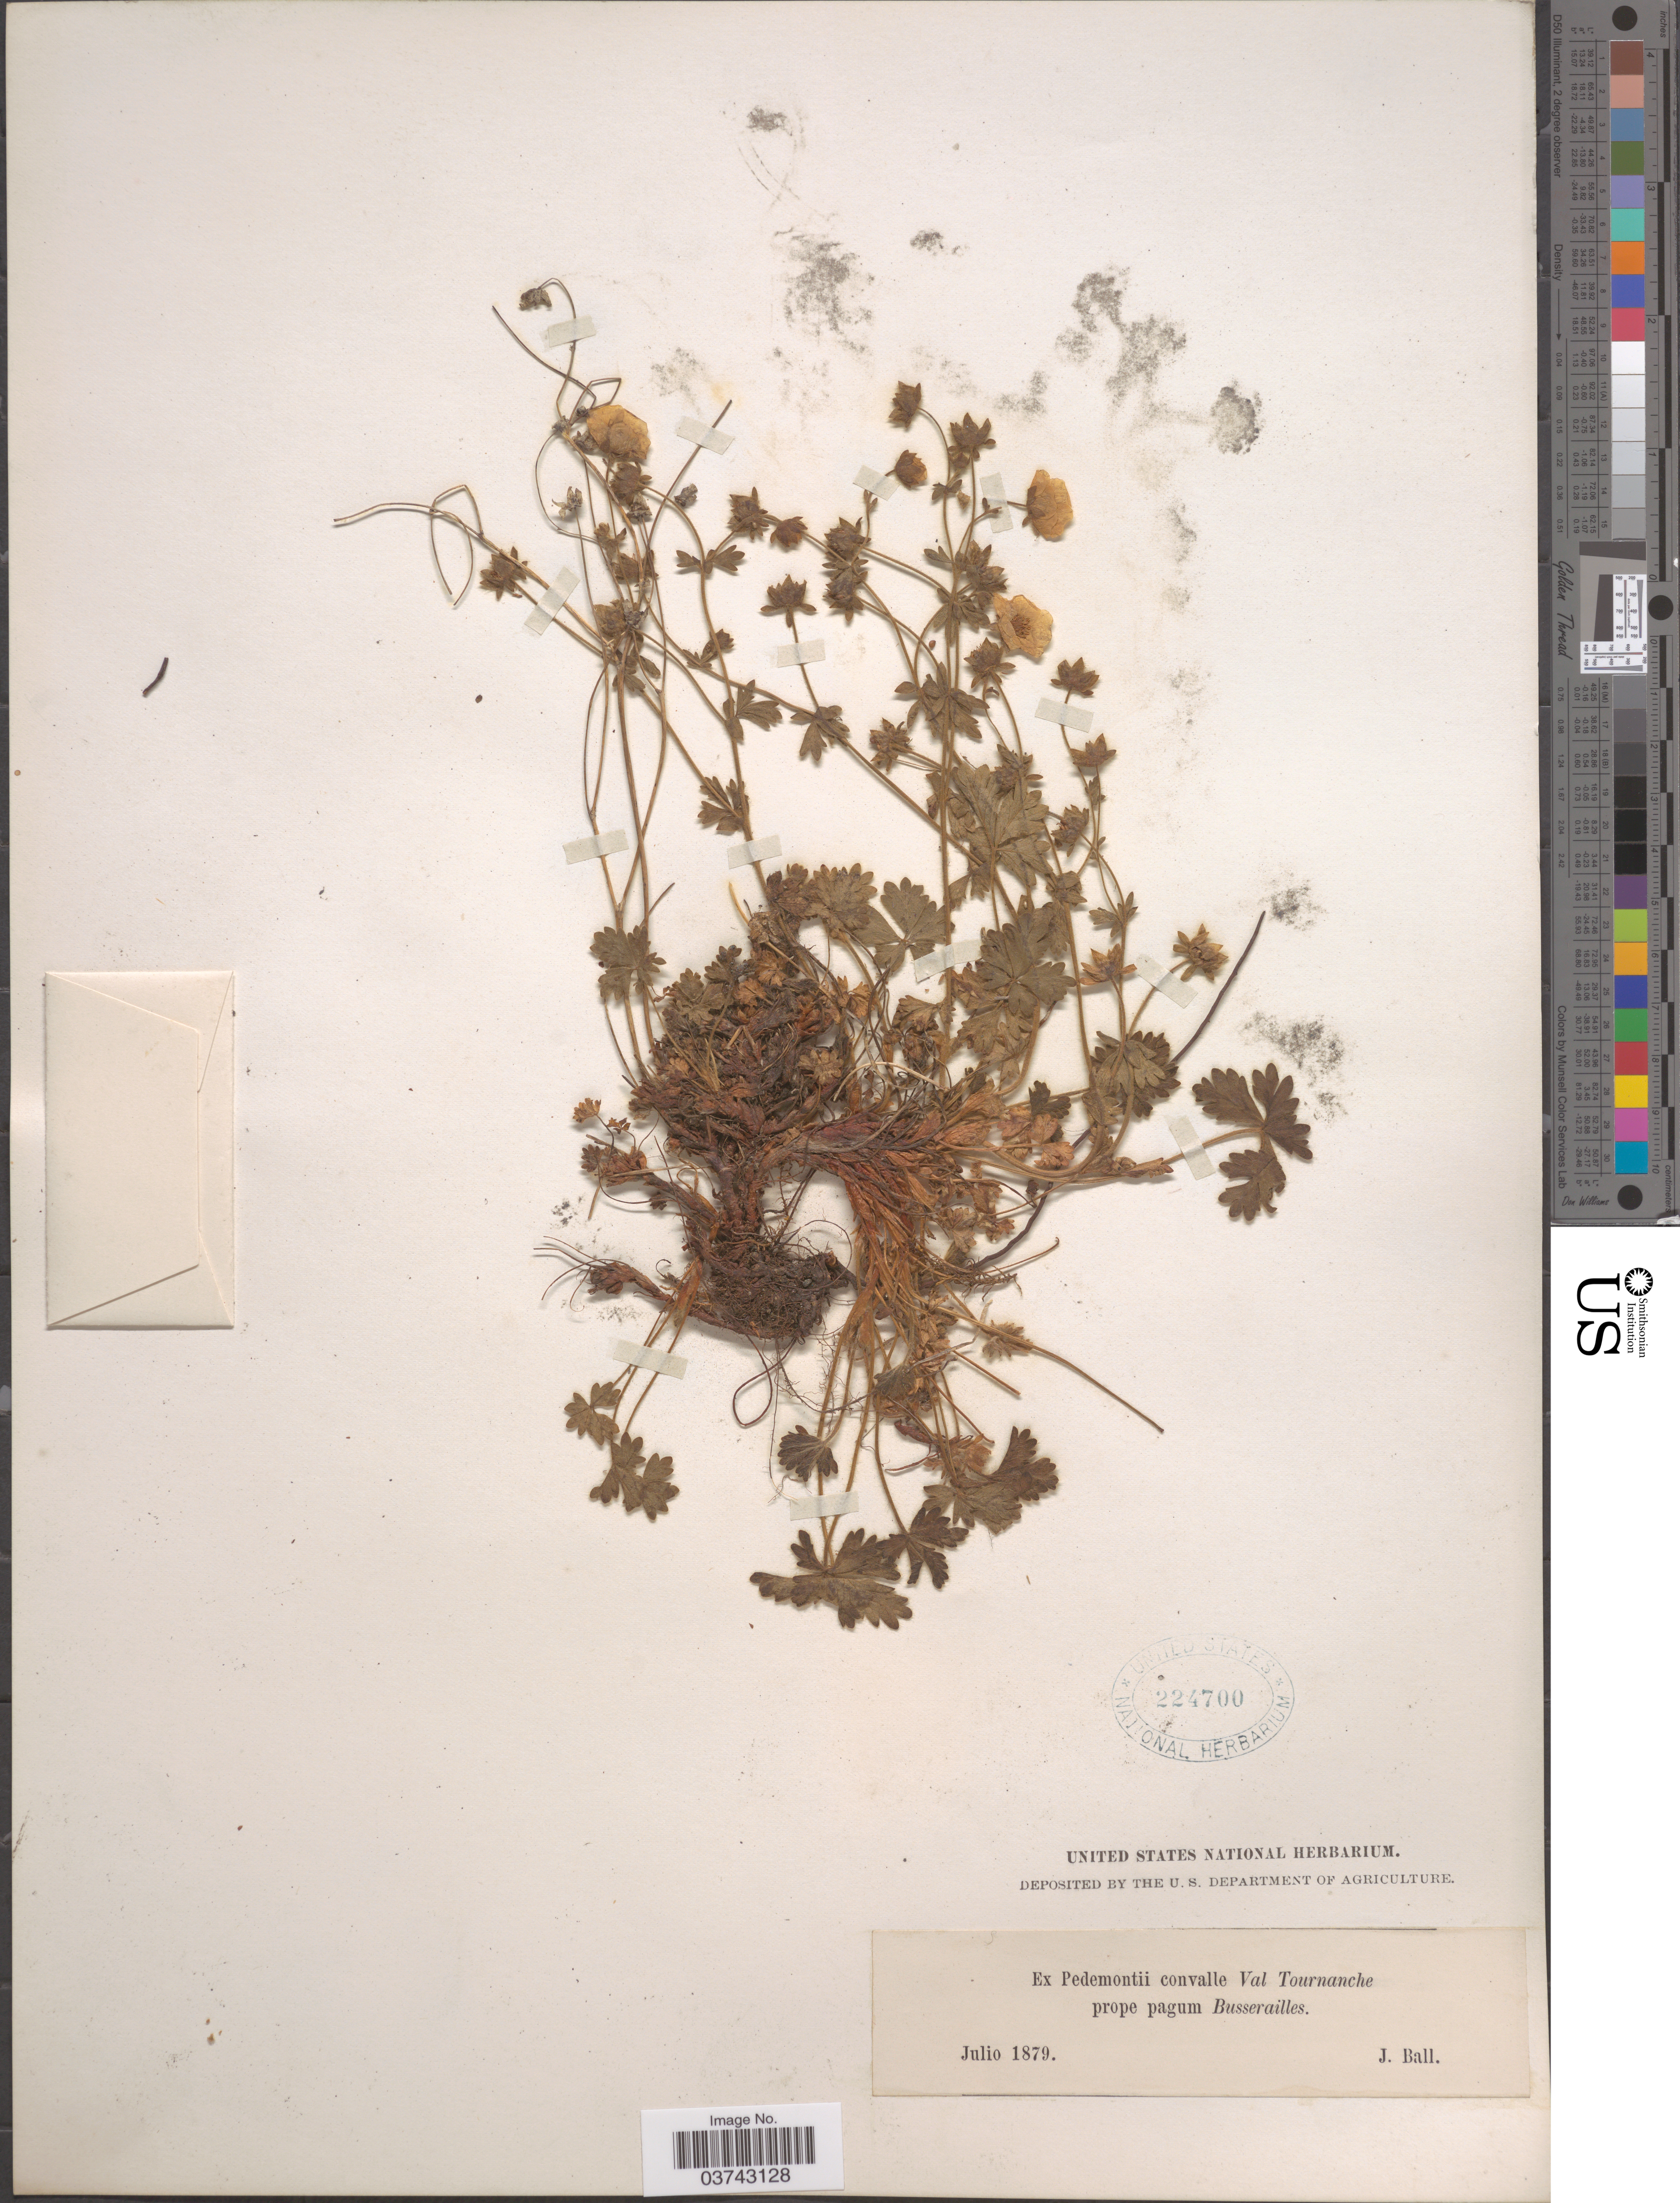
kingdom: Plantae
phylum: Tracheophyta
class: Magnoliopsida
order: Rosales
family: Rosaceae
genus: Potentilla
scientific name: Potentilla sp.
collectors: J. Ball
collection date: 1879-07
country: Italy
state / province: Piedmont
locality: Ex Pedemontii convalle Val Tournanche prope pagum Busserailles.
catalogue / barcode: US 224700